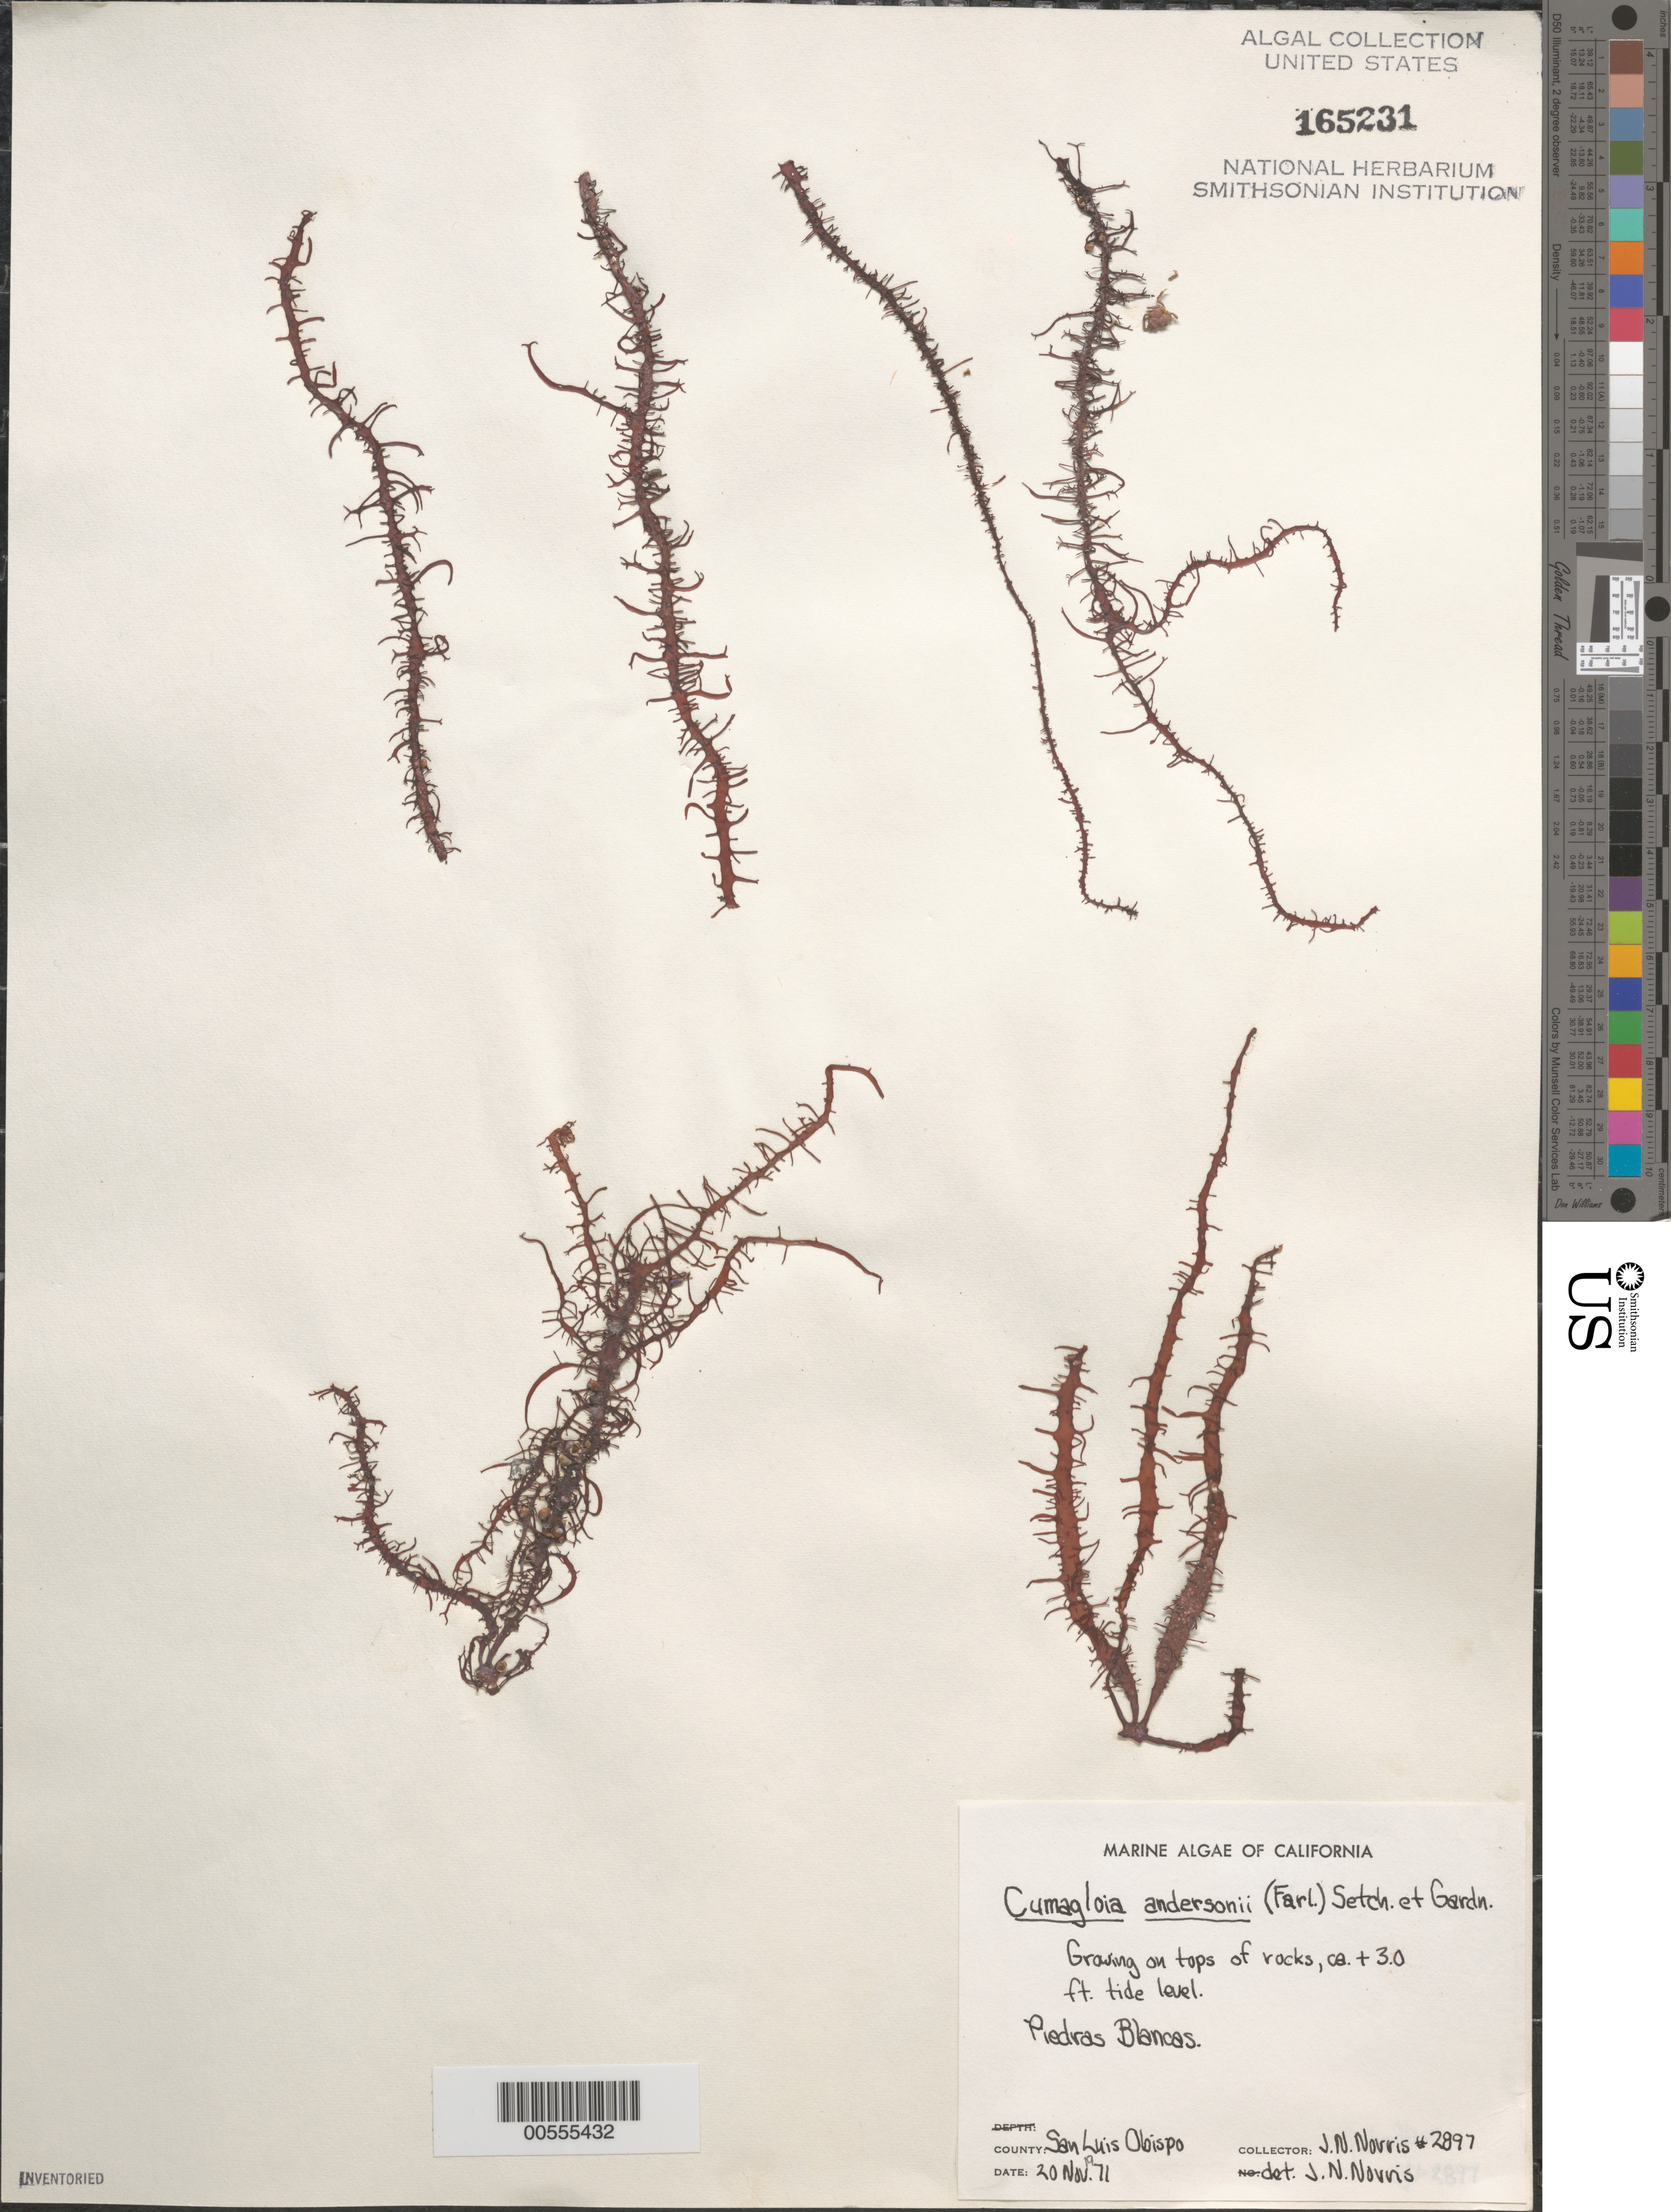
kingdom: Plantae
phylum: Rhodophyta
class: Florideophyceae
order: Nemaliales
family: Liagoraceae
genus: Cumagloia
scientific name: Cumagloia andersonii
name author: (Farl.) Setch. & N.L. Gardner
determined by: Norris, James N.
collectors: J. N. Norris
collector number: JN-2897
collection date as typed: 20 Nov 1971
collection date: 1971-11-20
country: United States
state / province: California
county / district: San Luis Obispo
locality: Piedras Blancas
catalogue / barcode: US 165231